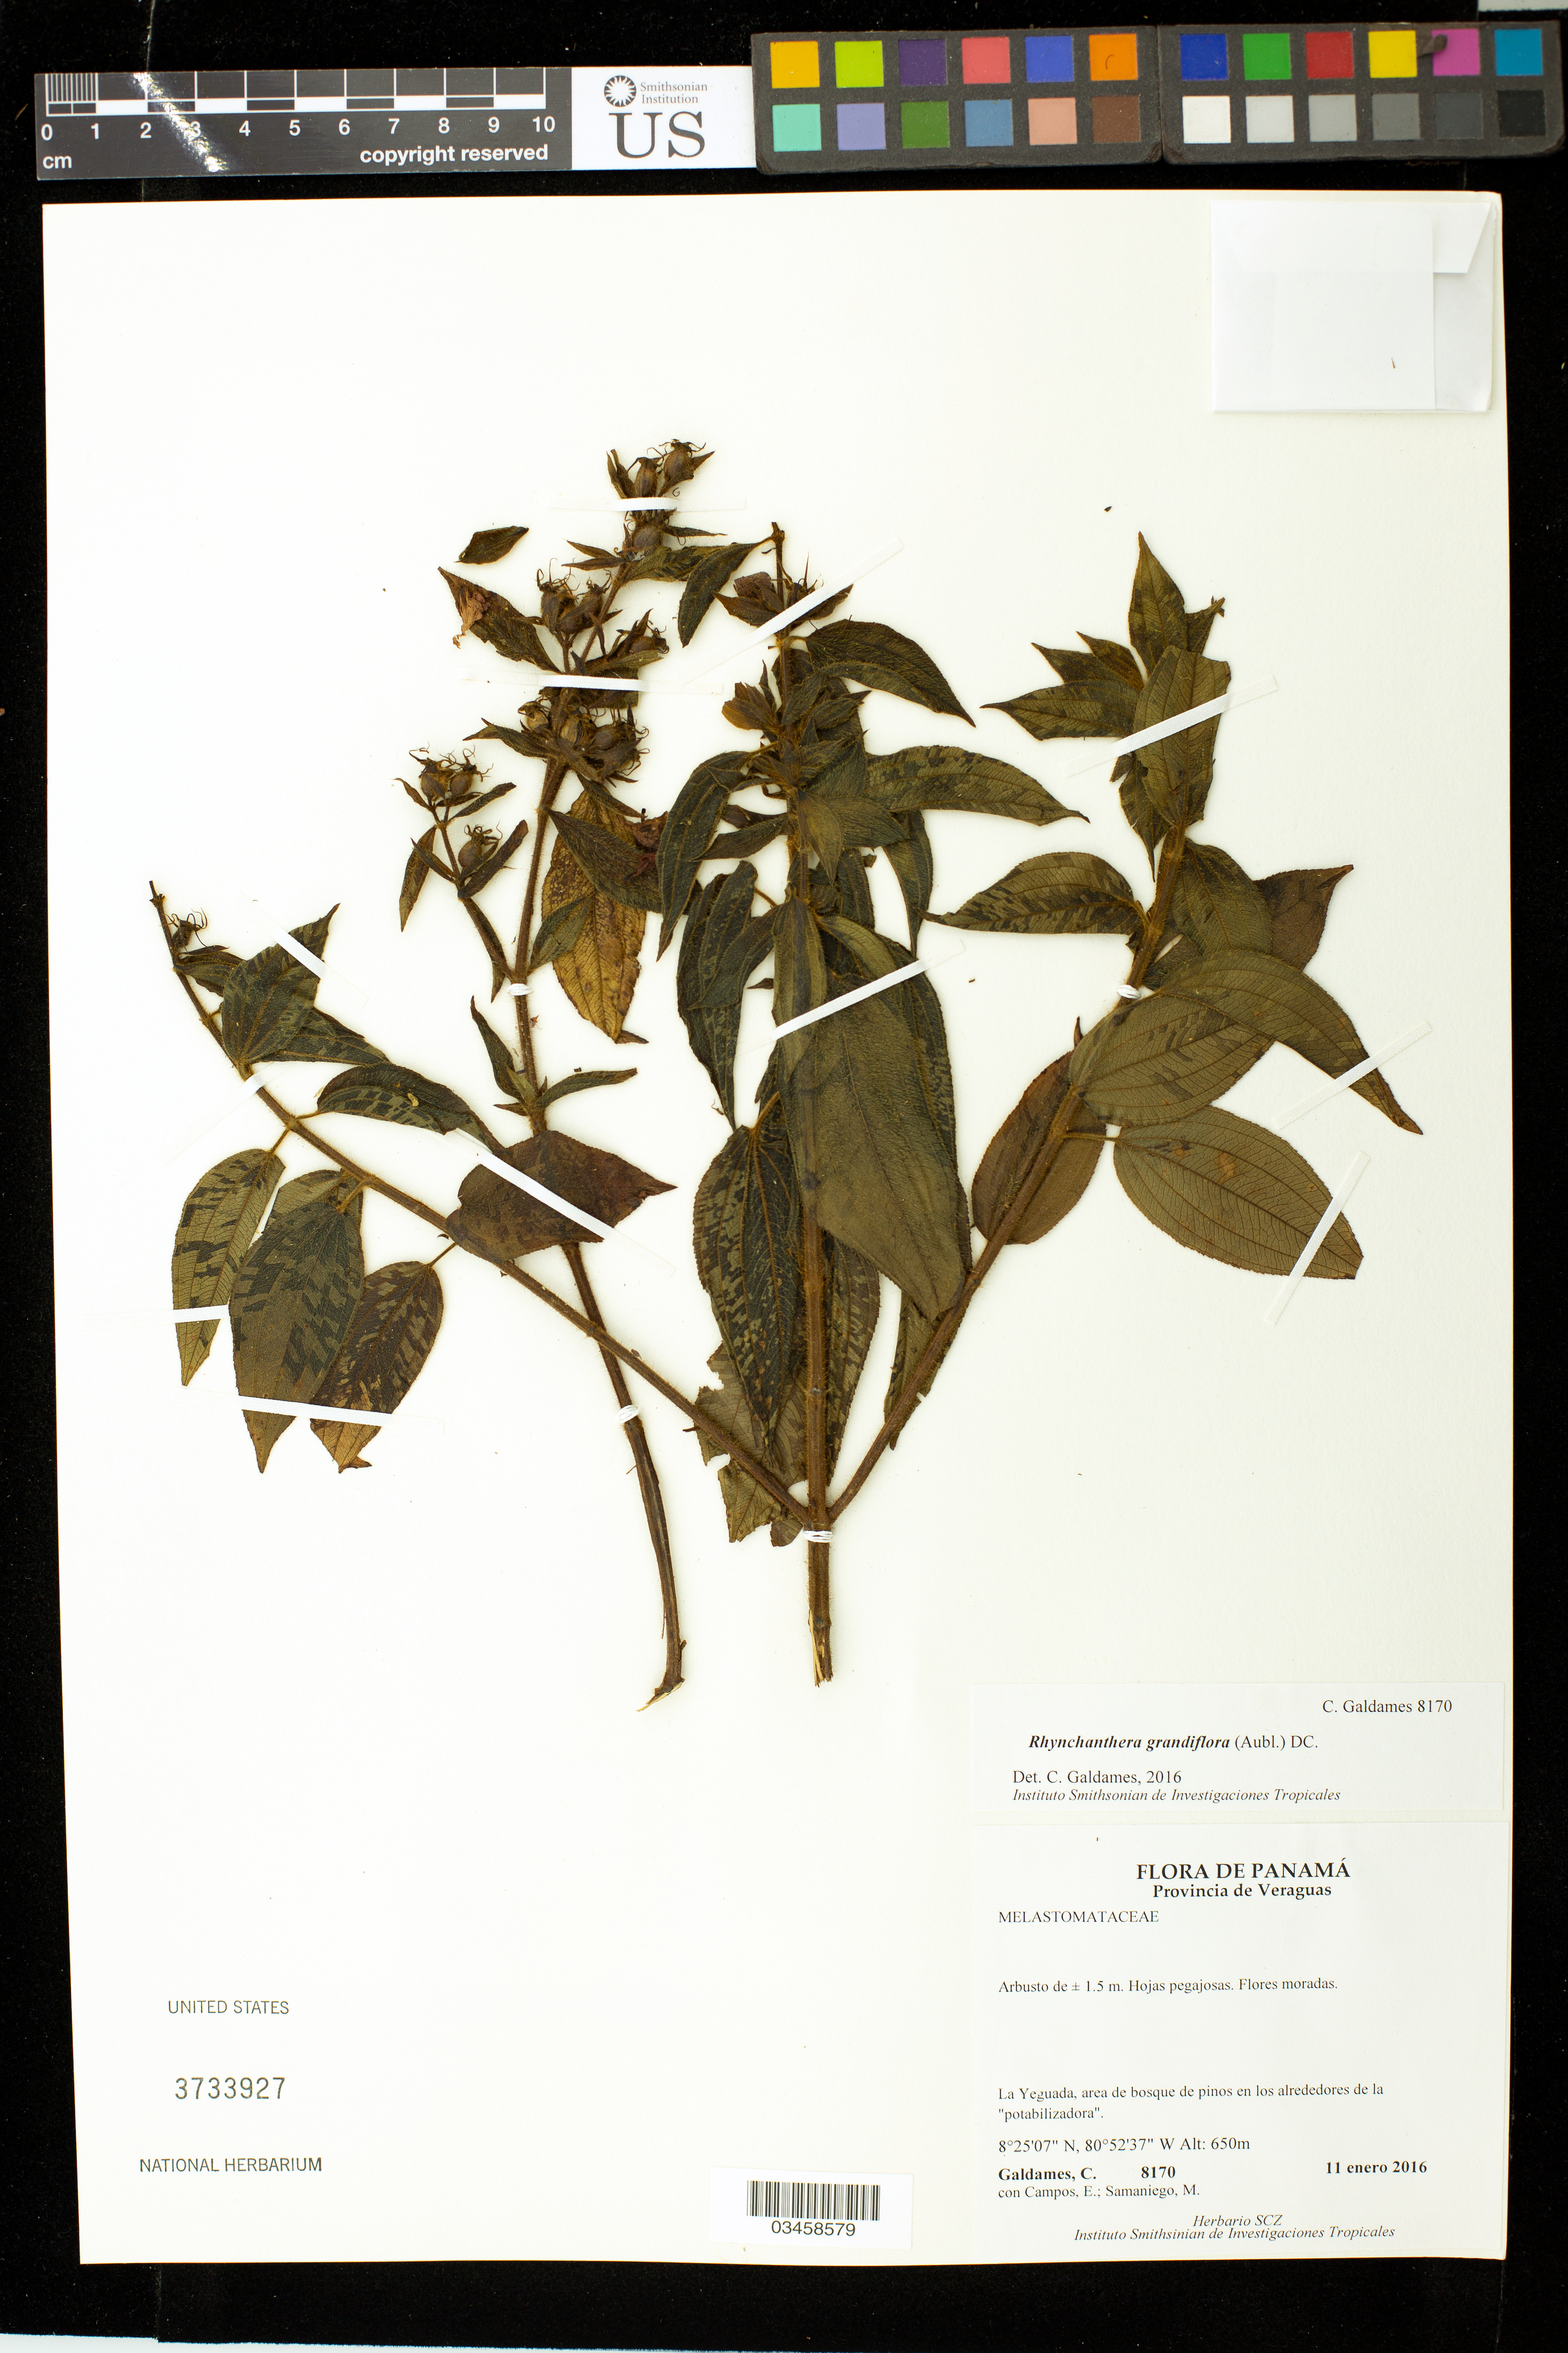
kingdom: Plantae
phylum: Tracheophyta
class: Magnoliopsida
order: Myrtales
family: Melastomataceae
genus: Rhynchanthera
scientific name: Rhynchanthera grandiflora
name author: (Aubl.) DC.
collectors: C. Galdames, E. Campos & M. Samaniego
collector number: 8170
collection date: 2016-01-11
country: Panama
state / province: Veraguas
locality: La Yeguada, area de la potbilizadora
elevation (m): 650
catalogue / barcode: US 3733927